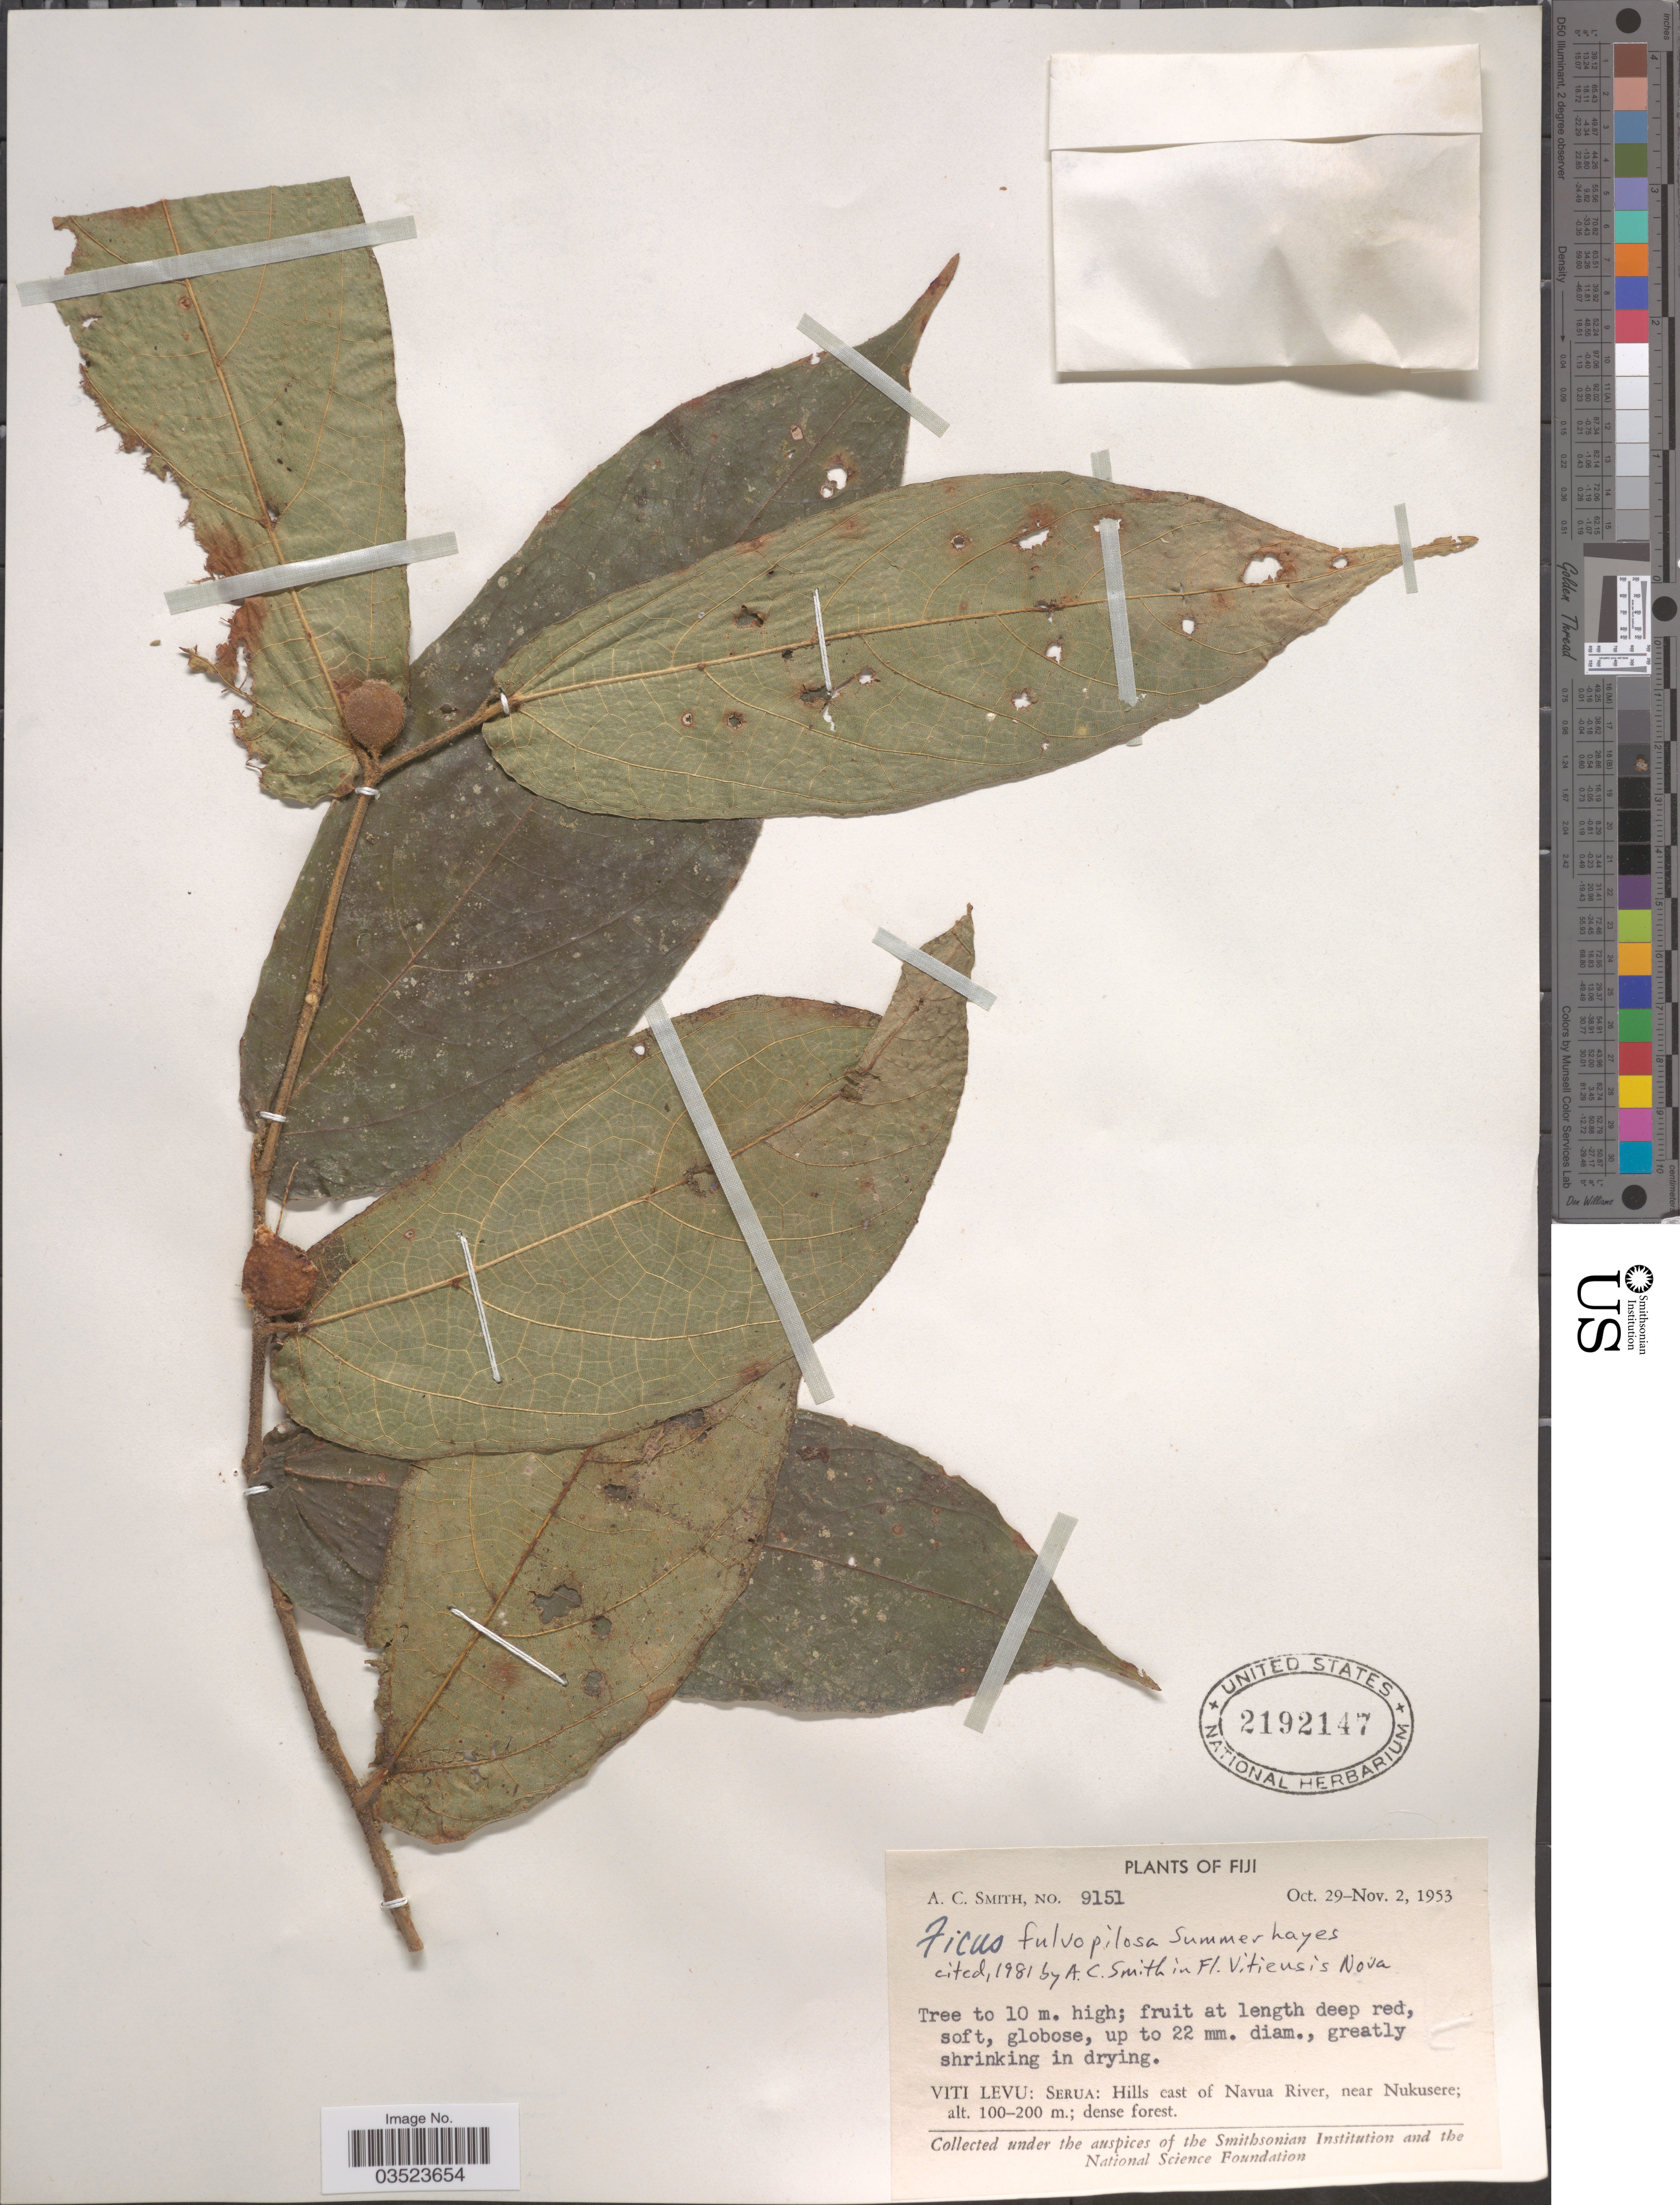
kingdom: Plantae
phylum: Tracheophyta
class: Magnoliopsida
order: Rosales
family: Moraceae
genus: Ficus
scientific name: Ficus fulvo-pilosa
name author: Summerh. in A.C. Sm.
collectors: A. C. Smith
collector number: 9151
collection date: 1953-10-29/1953-11-02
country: Fiji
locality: Viti Levu: Serua: Hills east of Navua River, near Nukusere.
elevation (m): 100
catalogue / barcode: US 2192147